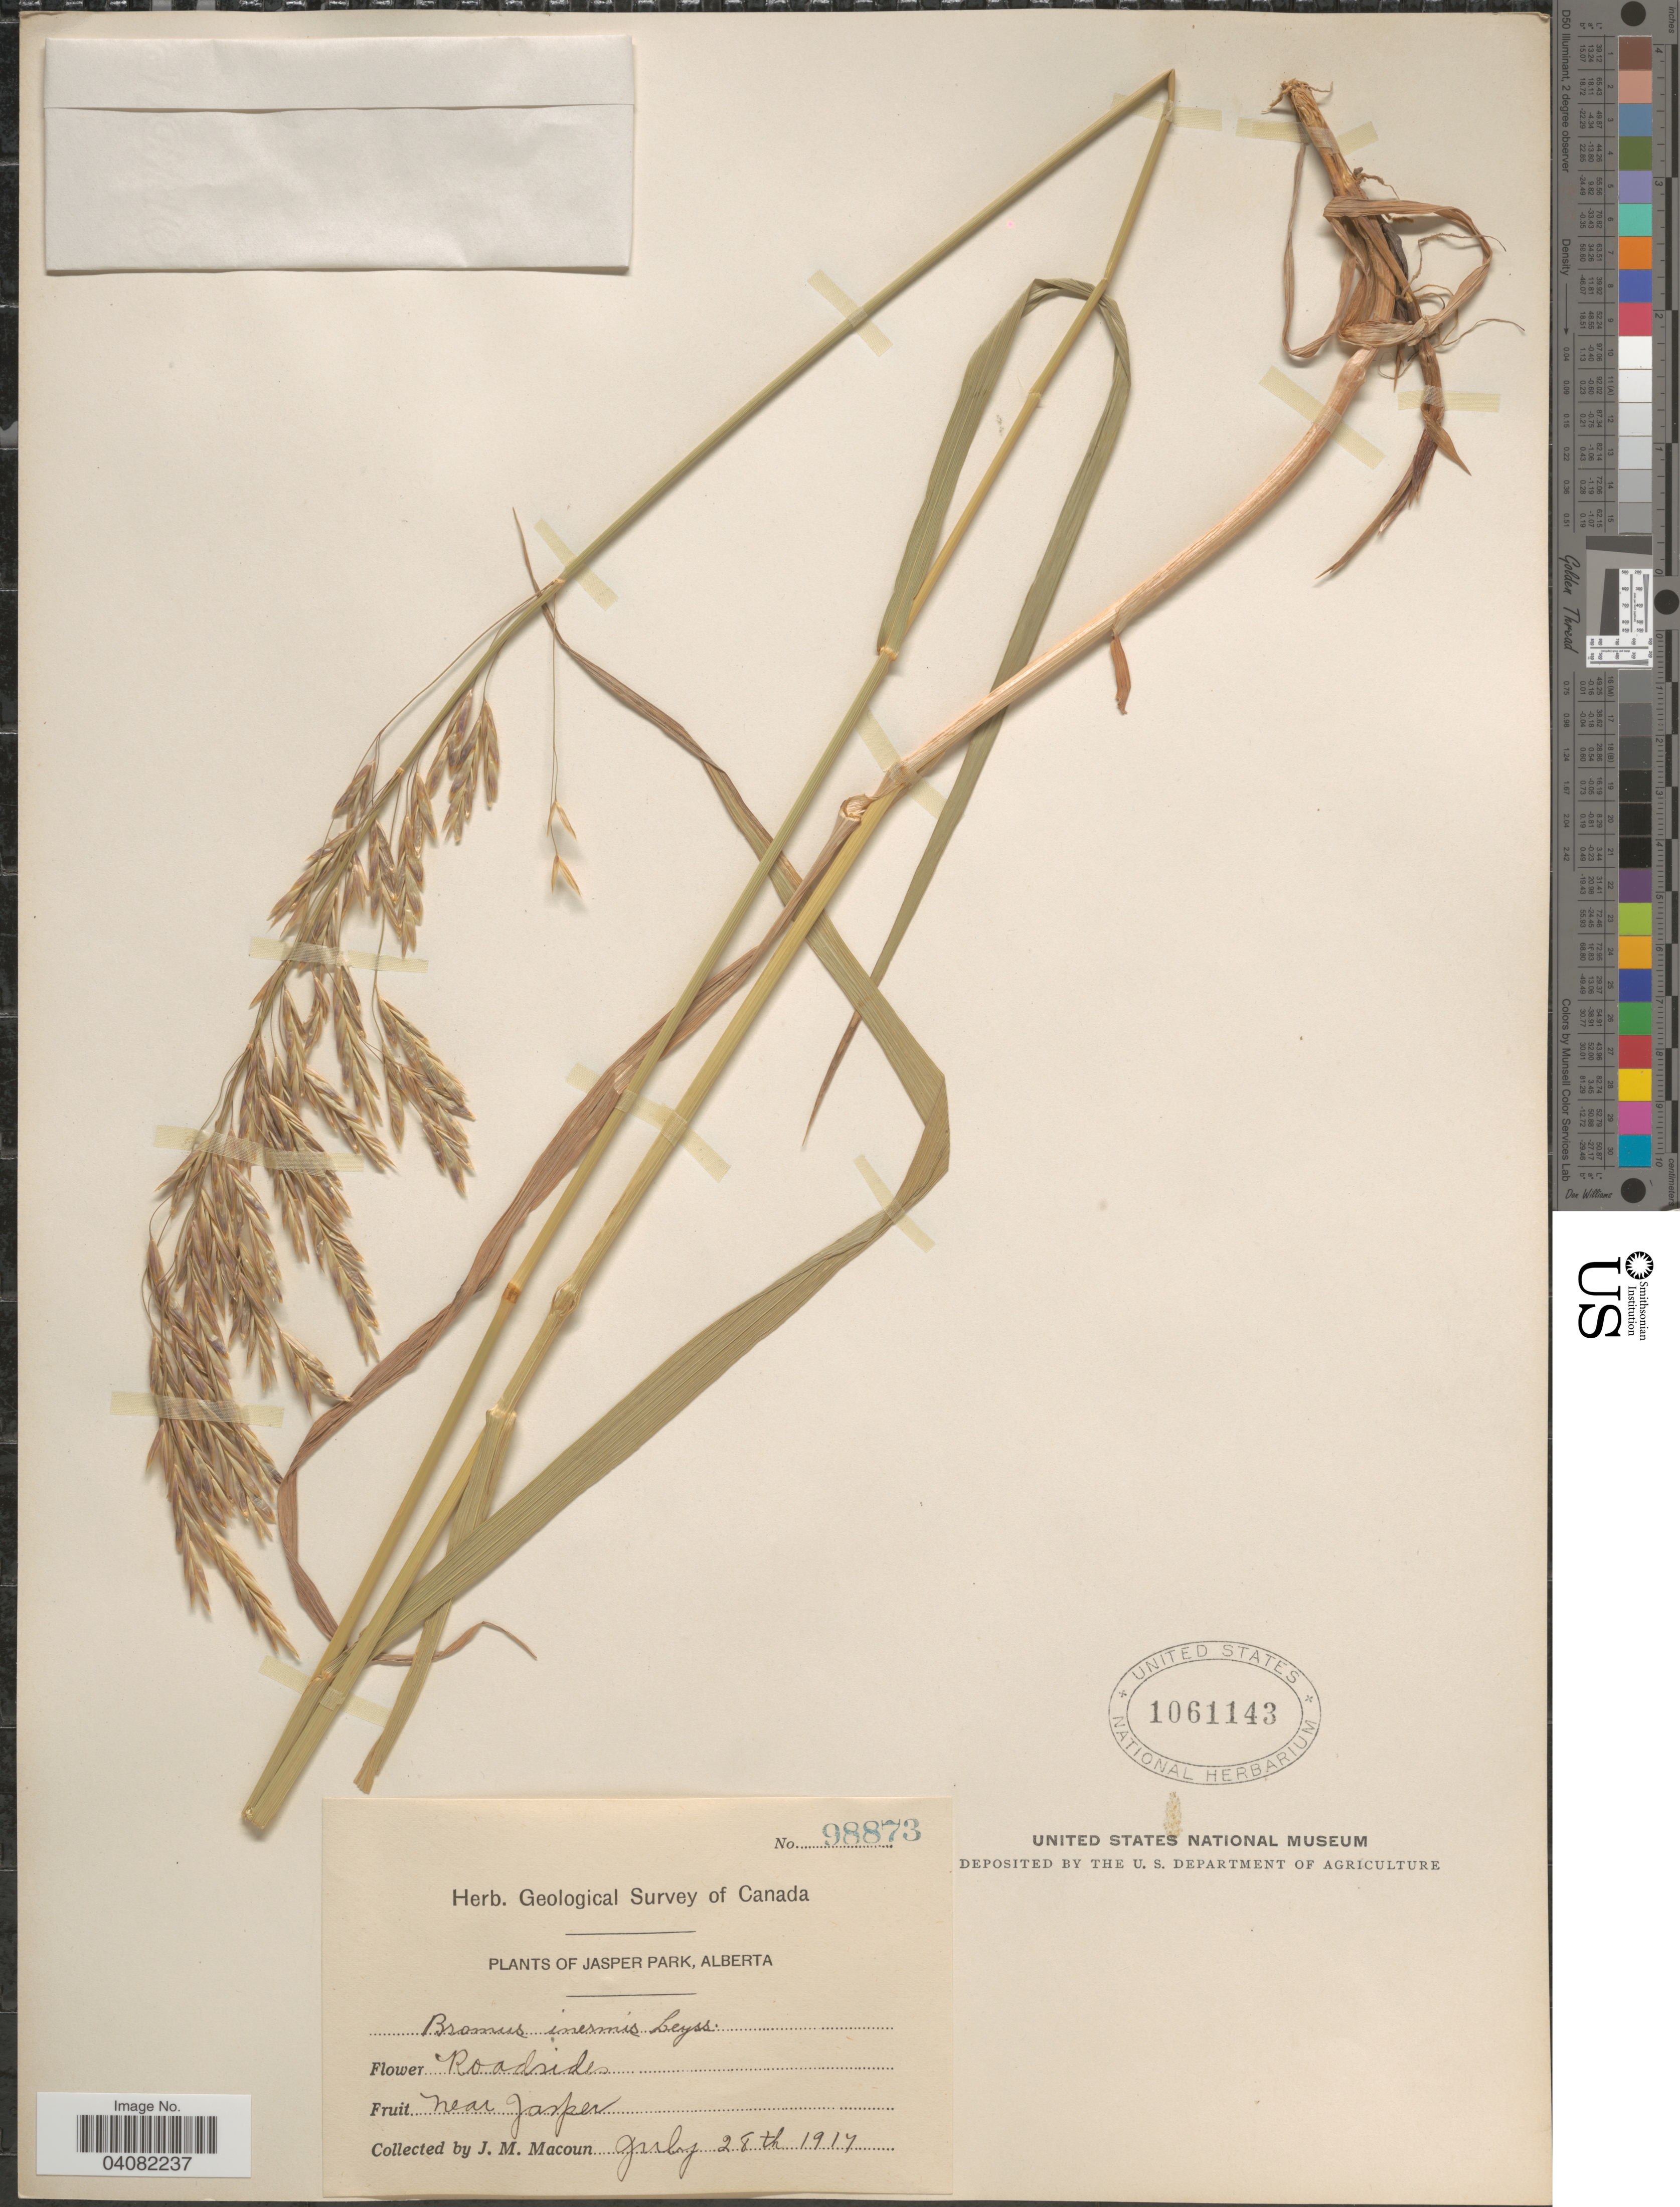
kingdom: Plantae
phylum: Tracheophyta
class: Liliopsida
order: Poales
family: Poaceae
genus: Bromus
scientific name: Bromus inermis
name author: Leyss.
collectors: J. M. Macoun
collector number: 98873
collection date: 1917-07-28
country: Canada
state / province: Alberta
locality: Herb. Geological Survey of Canada. Jasper Park. Roadsides. Near Jasper.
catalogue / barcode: US 1061143